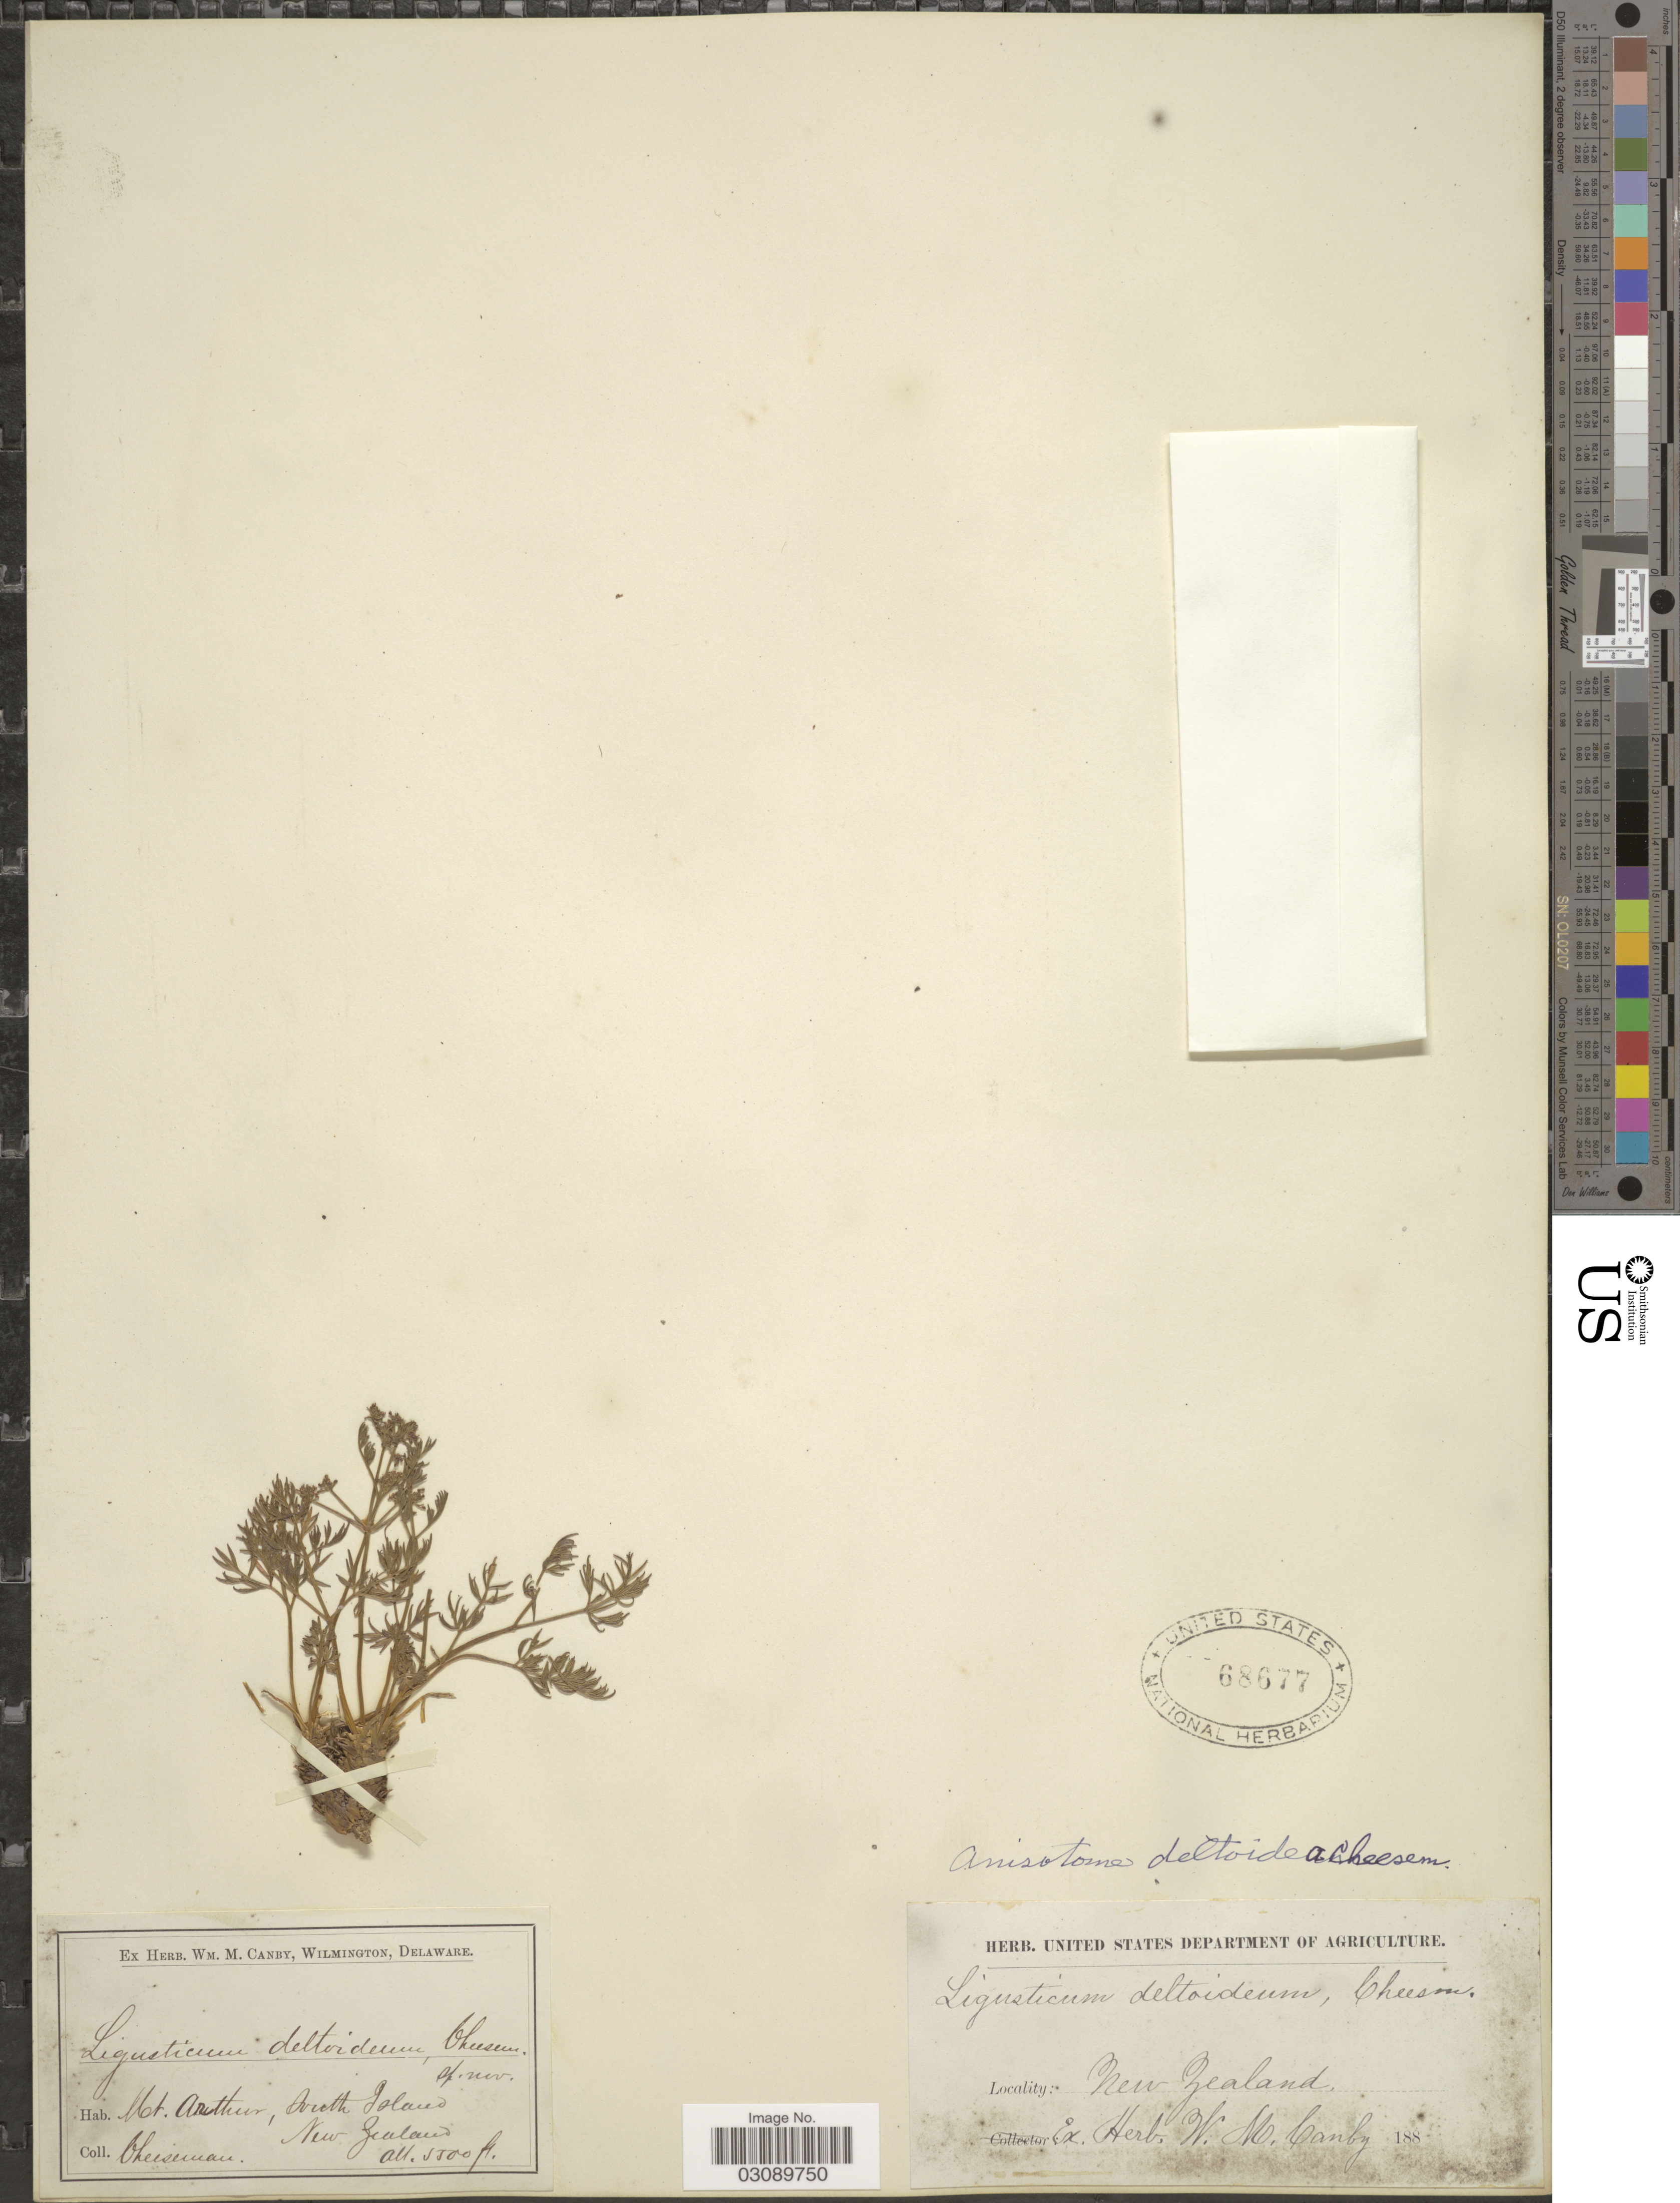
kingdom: Plantae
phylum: Tracheophyta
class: Magnoliopsida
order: Apiales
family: Apiaceae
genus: Anisotome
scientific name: Anisotome deltoidea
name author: (Cheeseman) Cheeseman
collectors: Cheeseman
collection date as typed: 188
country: New Zealand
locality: Mt. Arthur, North Island.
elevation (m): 1676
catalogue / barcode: US 68677